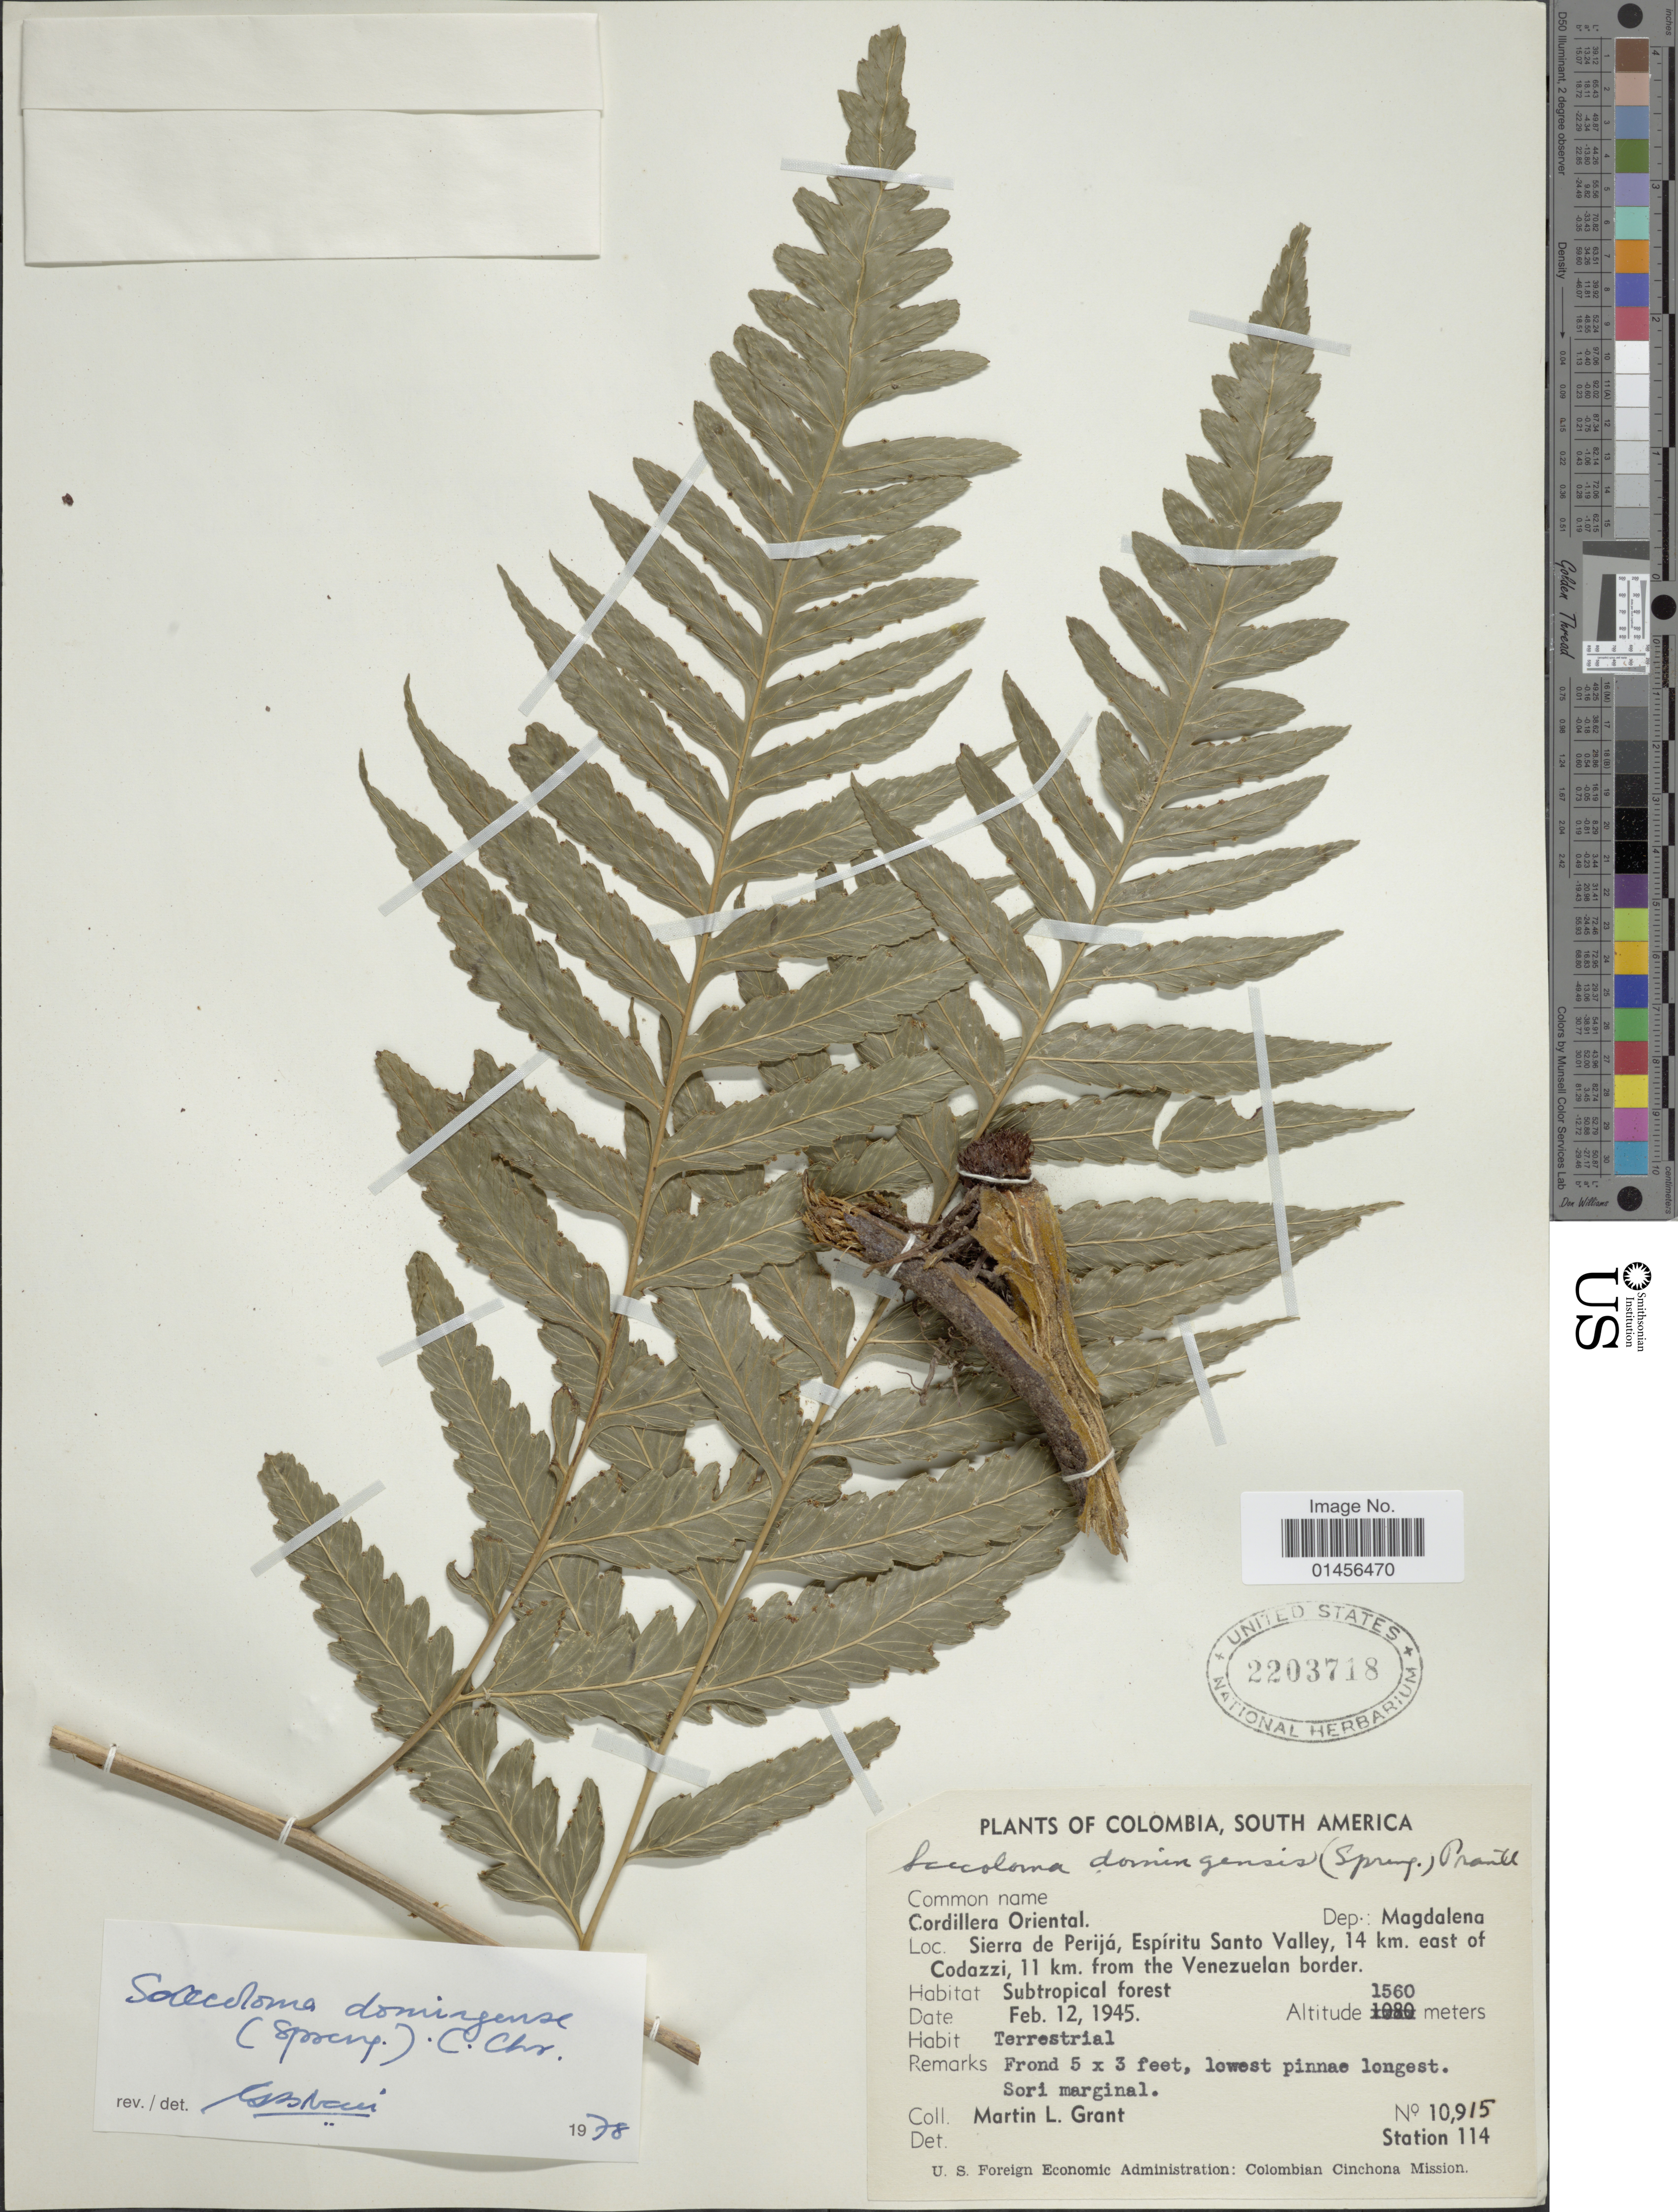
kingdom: Plantae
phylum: Tracheophyta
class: Polypodiopsida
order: Polypodiales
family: Saccolomataceae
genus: Saccoloma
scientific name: Saccoloma domingense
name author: (Spreng.) C. Chr.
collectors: M. L. Grant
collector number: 10915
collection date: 1945-02-12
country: Colombia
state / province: Magdalena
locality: Cordillera Oriental,Sierra de Perijá,Espíritu Santo Valley, 14 km. east of Codazzi, 11 km from the Venezuelan border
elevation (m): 1560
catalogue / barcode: US 2203718